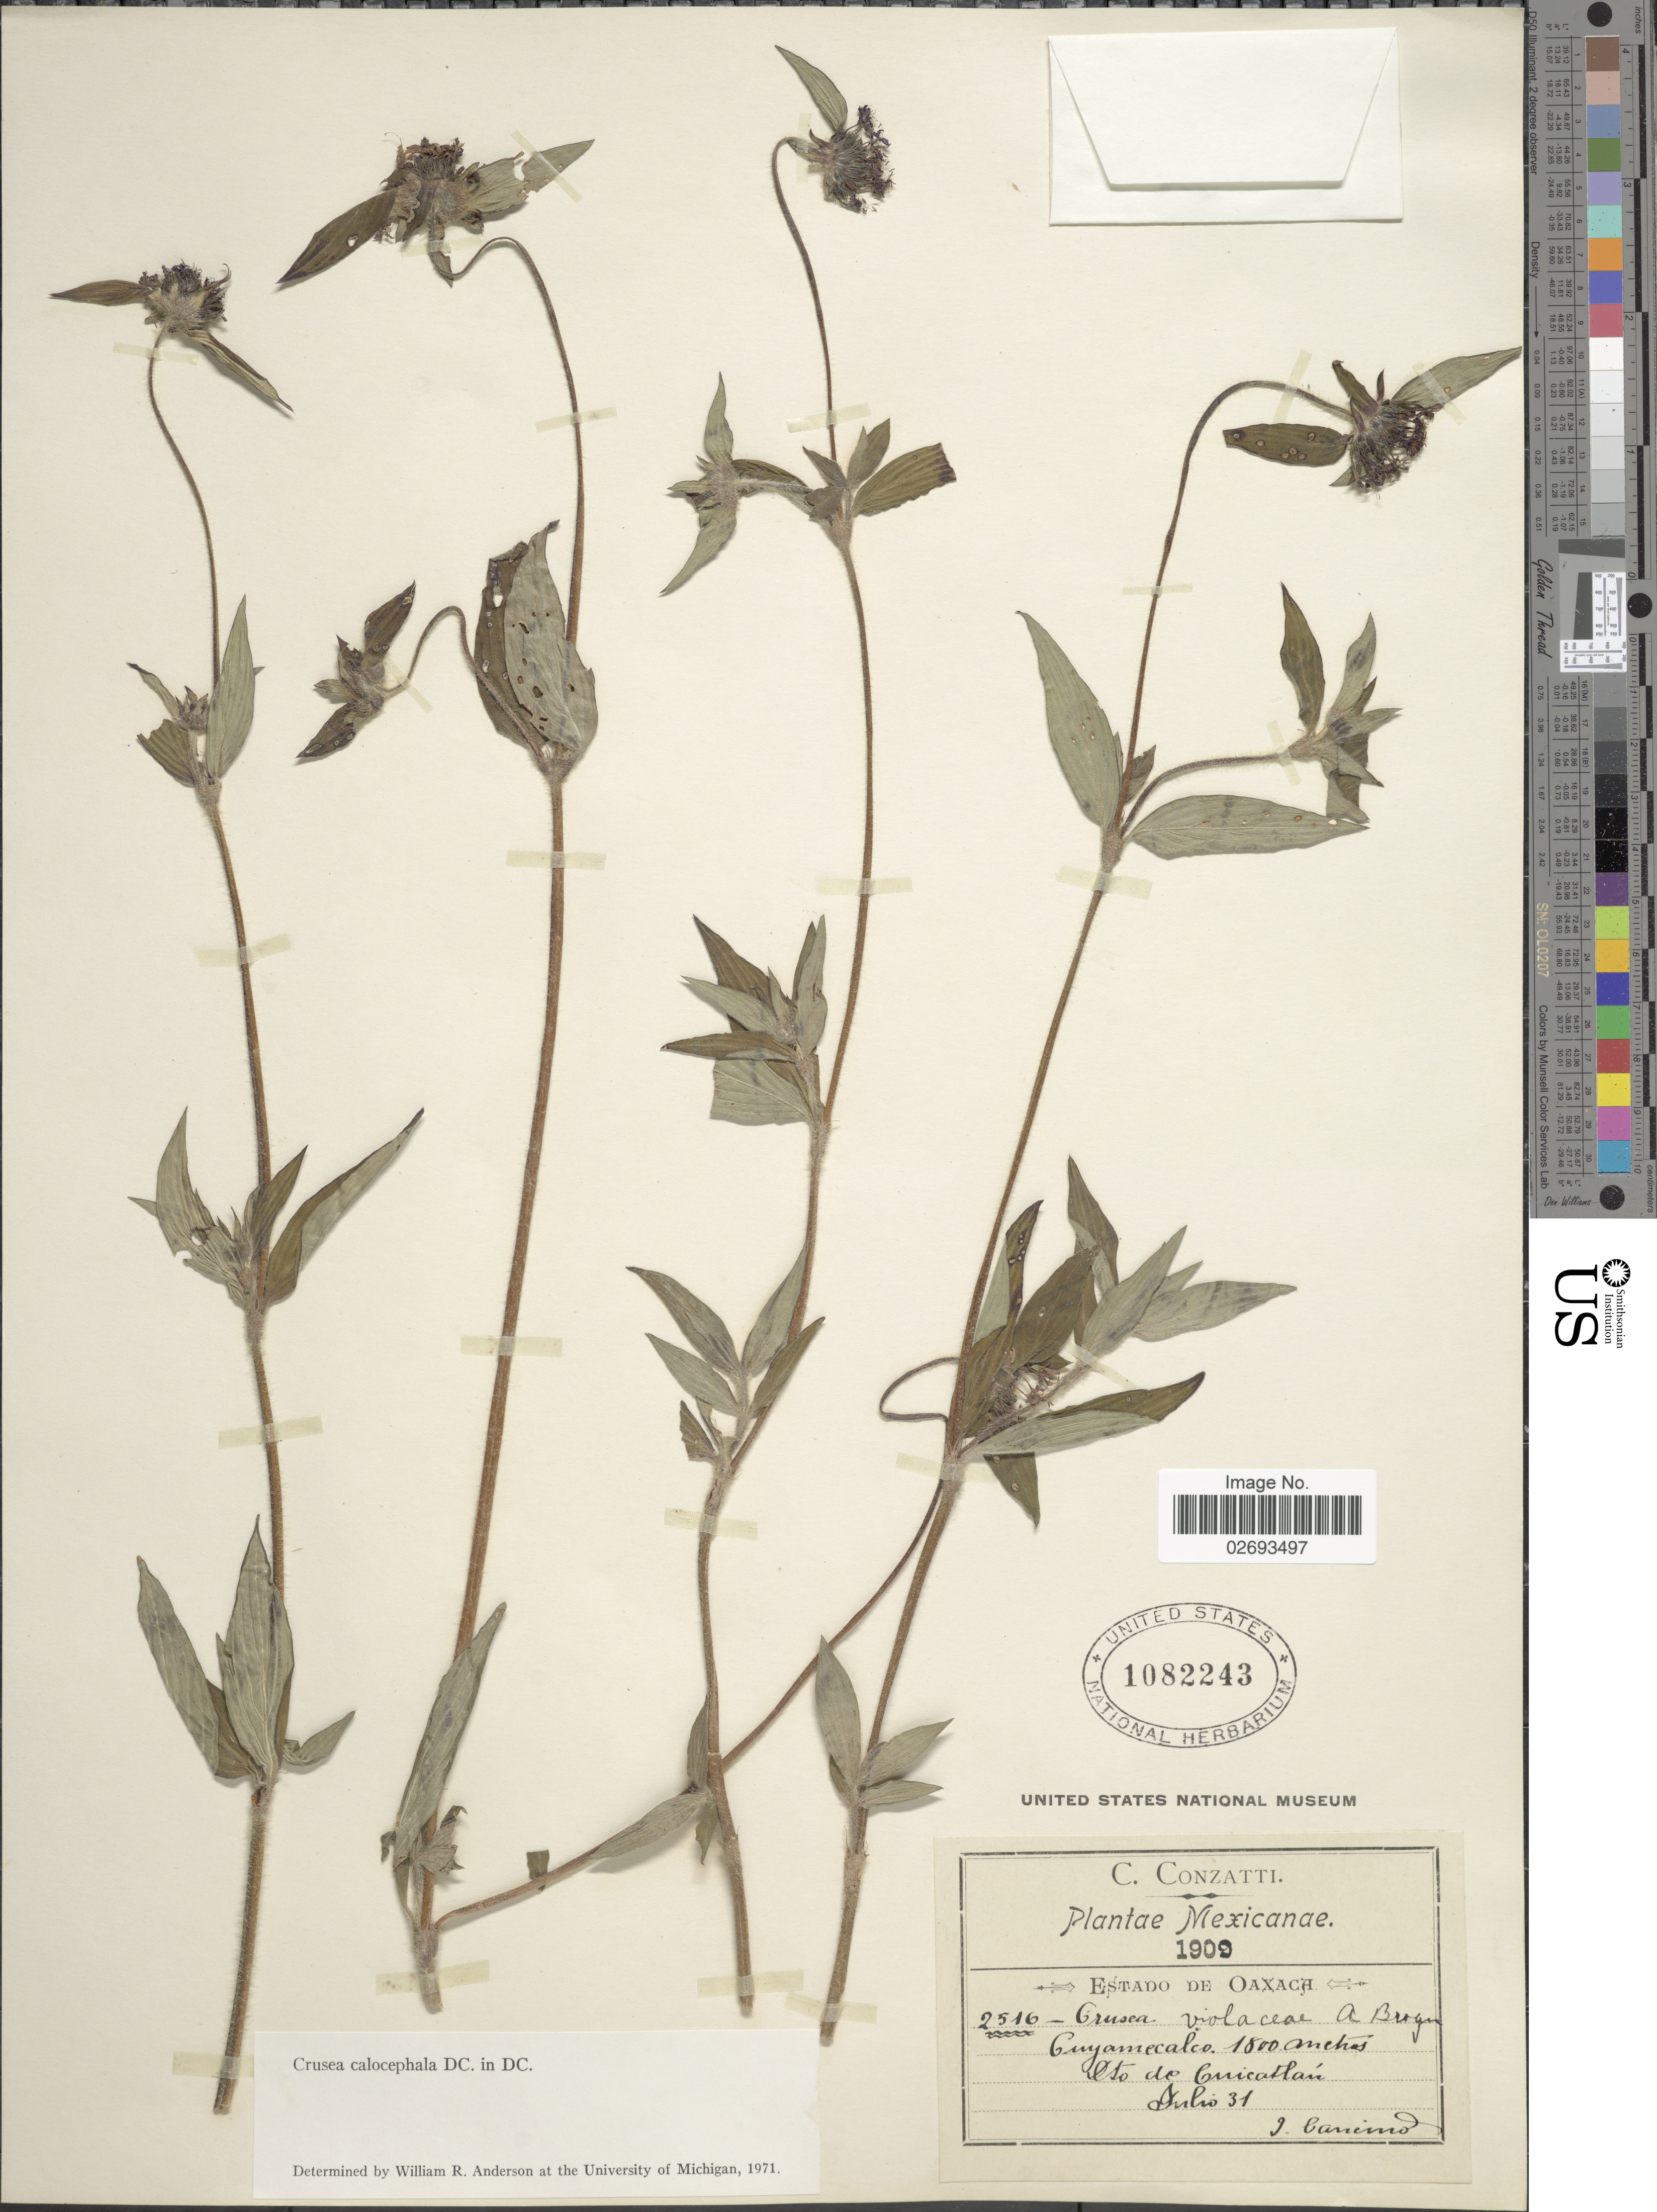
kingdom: Plantae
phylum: Tracheophyta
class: Magnoliopsida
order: Gentianales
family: Rubiaceae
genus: Crusea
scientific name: Crusea calocephala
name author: DC.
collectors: C. Conzatti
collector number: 2516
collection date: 1909-07-31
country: Mexico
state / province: Oaxaca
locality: Cuyamecalco. Este de Cuicatlan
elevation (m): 1800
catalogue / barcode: US 1082243